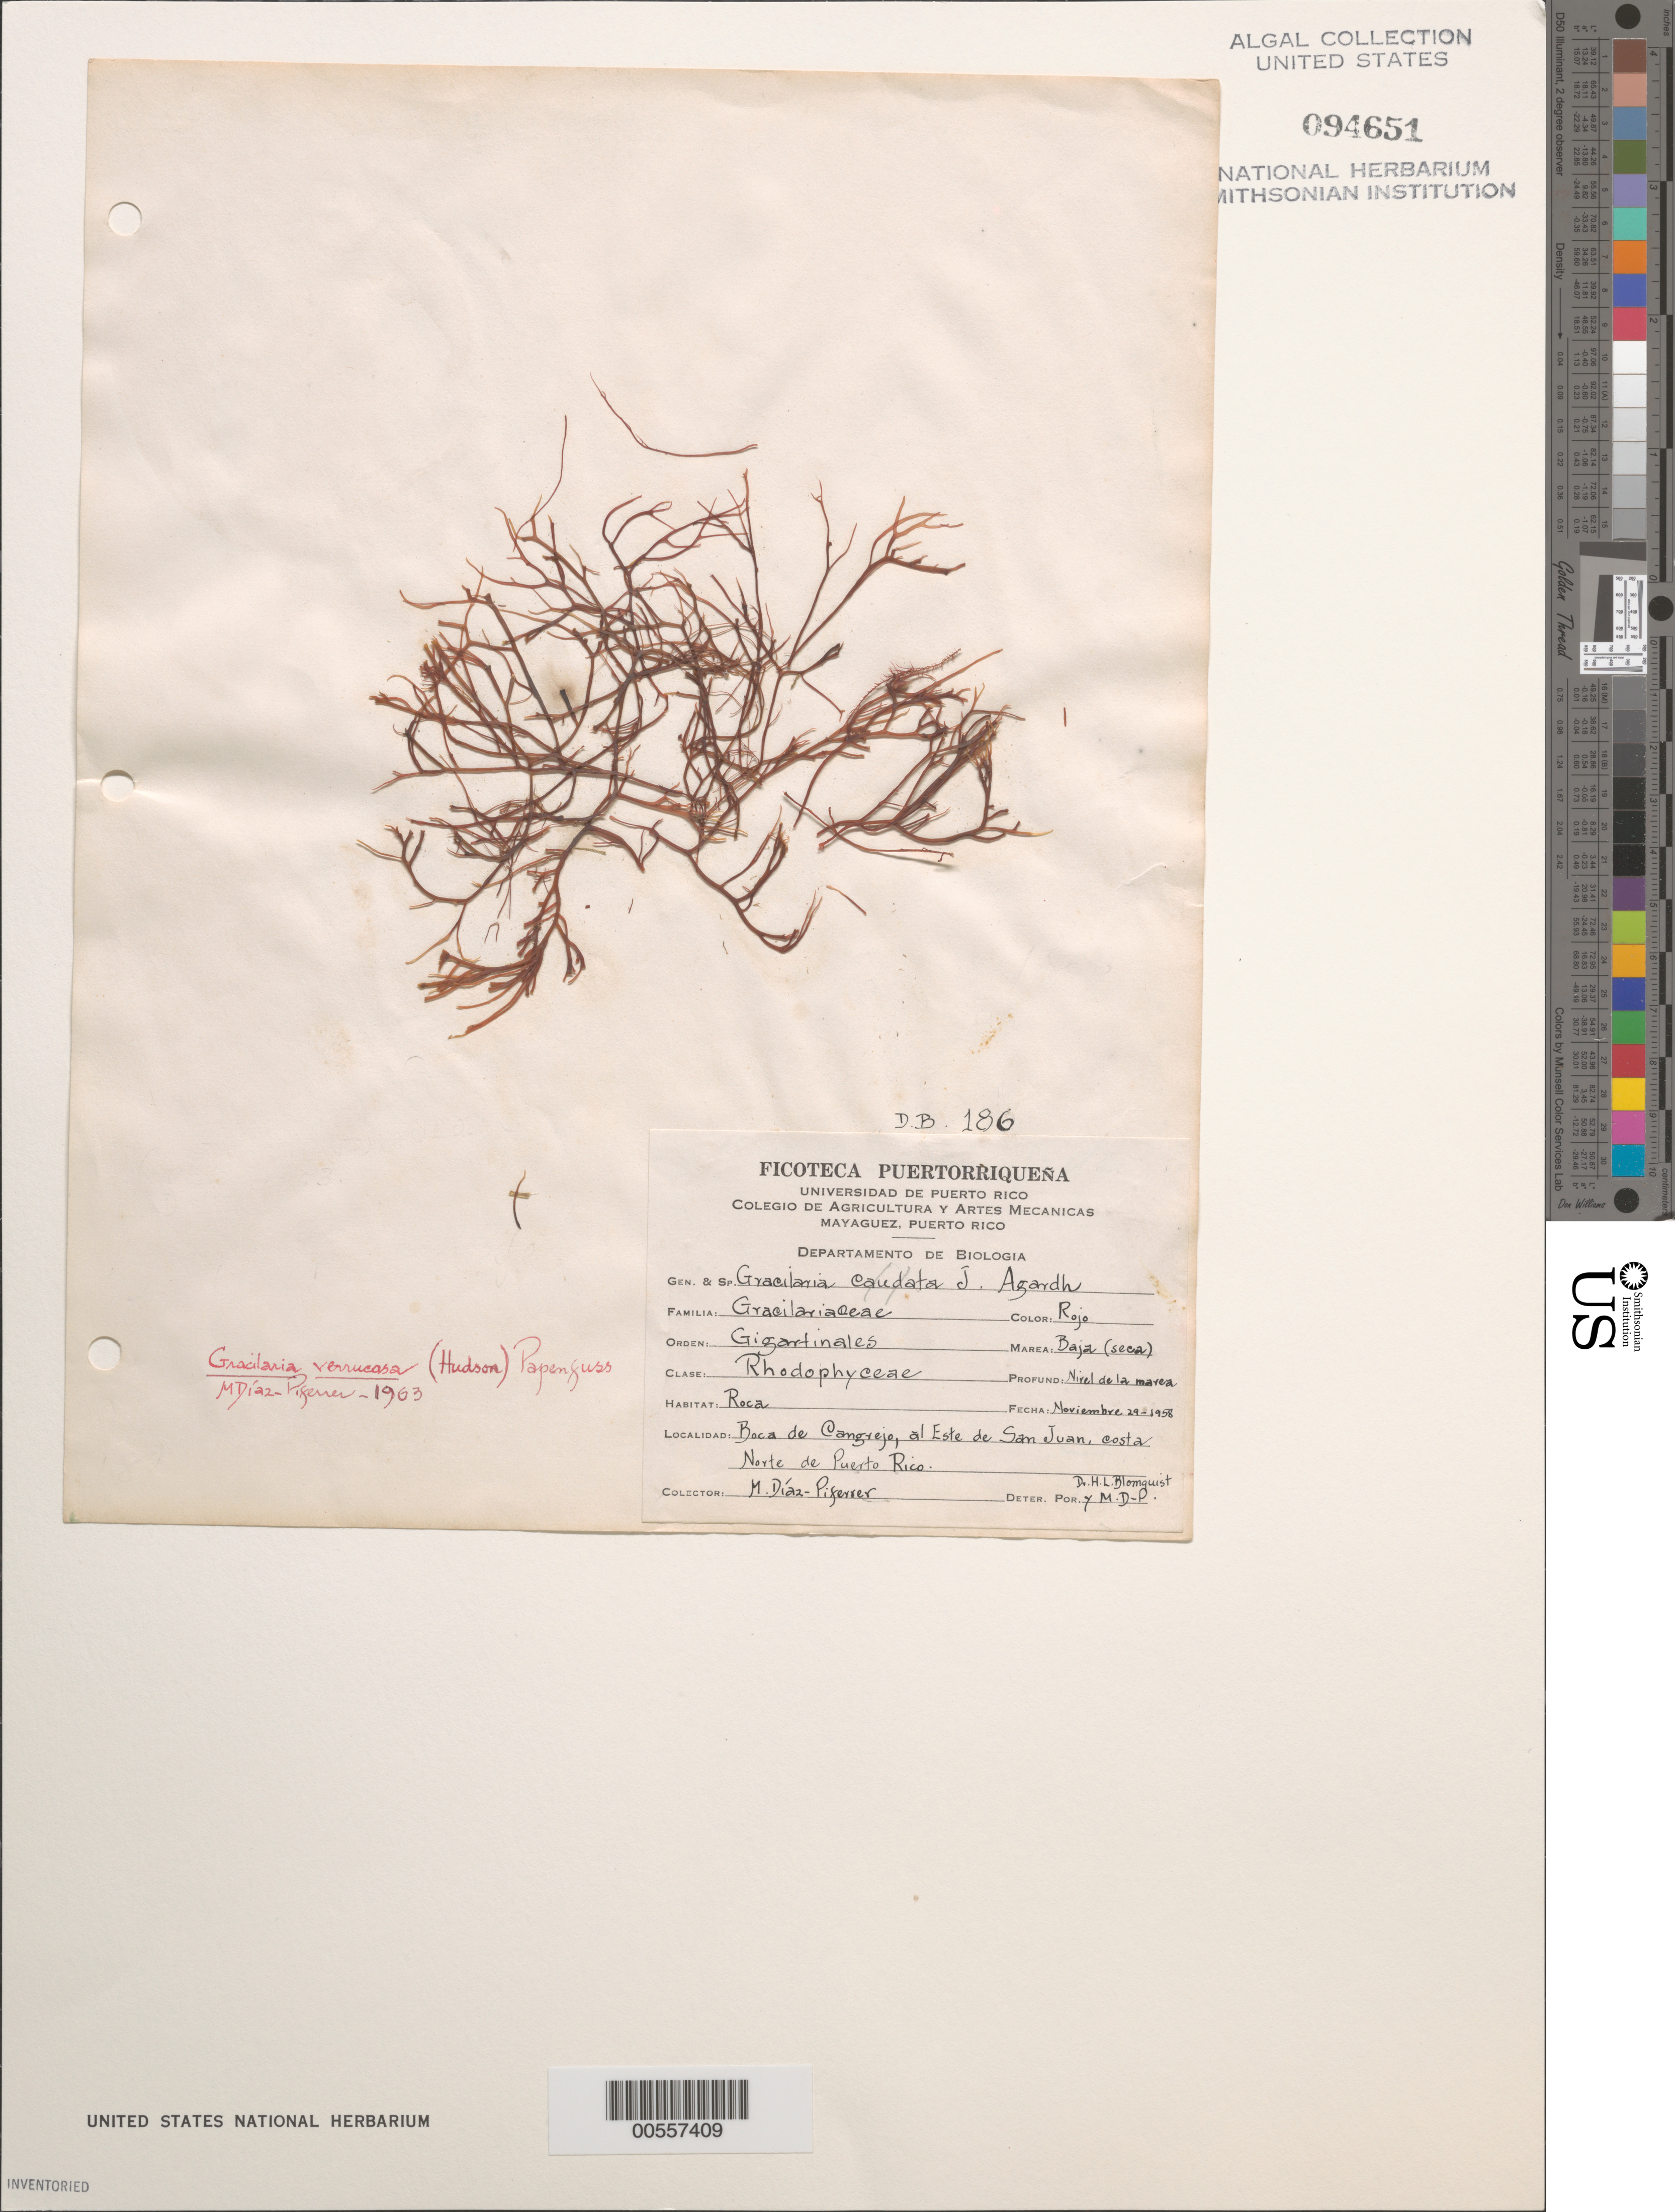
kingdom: Plantae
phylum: Rhodophyta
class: Florideophyceae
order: Gracilariales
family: Gracilariaceae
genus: Gracilariopsis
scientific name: Gracilariopsis longissima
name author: (S.G. Gmel.) Steentoft et al.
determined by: Algae name updating Project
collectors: M. Diaz-Piferrer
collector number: Db-186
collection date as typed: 29 Nov 1958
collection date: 1958-11-29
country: Puerto Rico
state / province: San Juan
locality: Boca de Cangrejos, east of San Juan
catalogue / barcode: US 94651